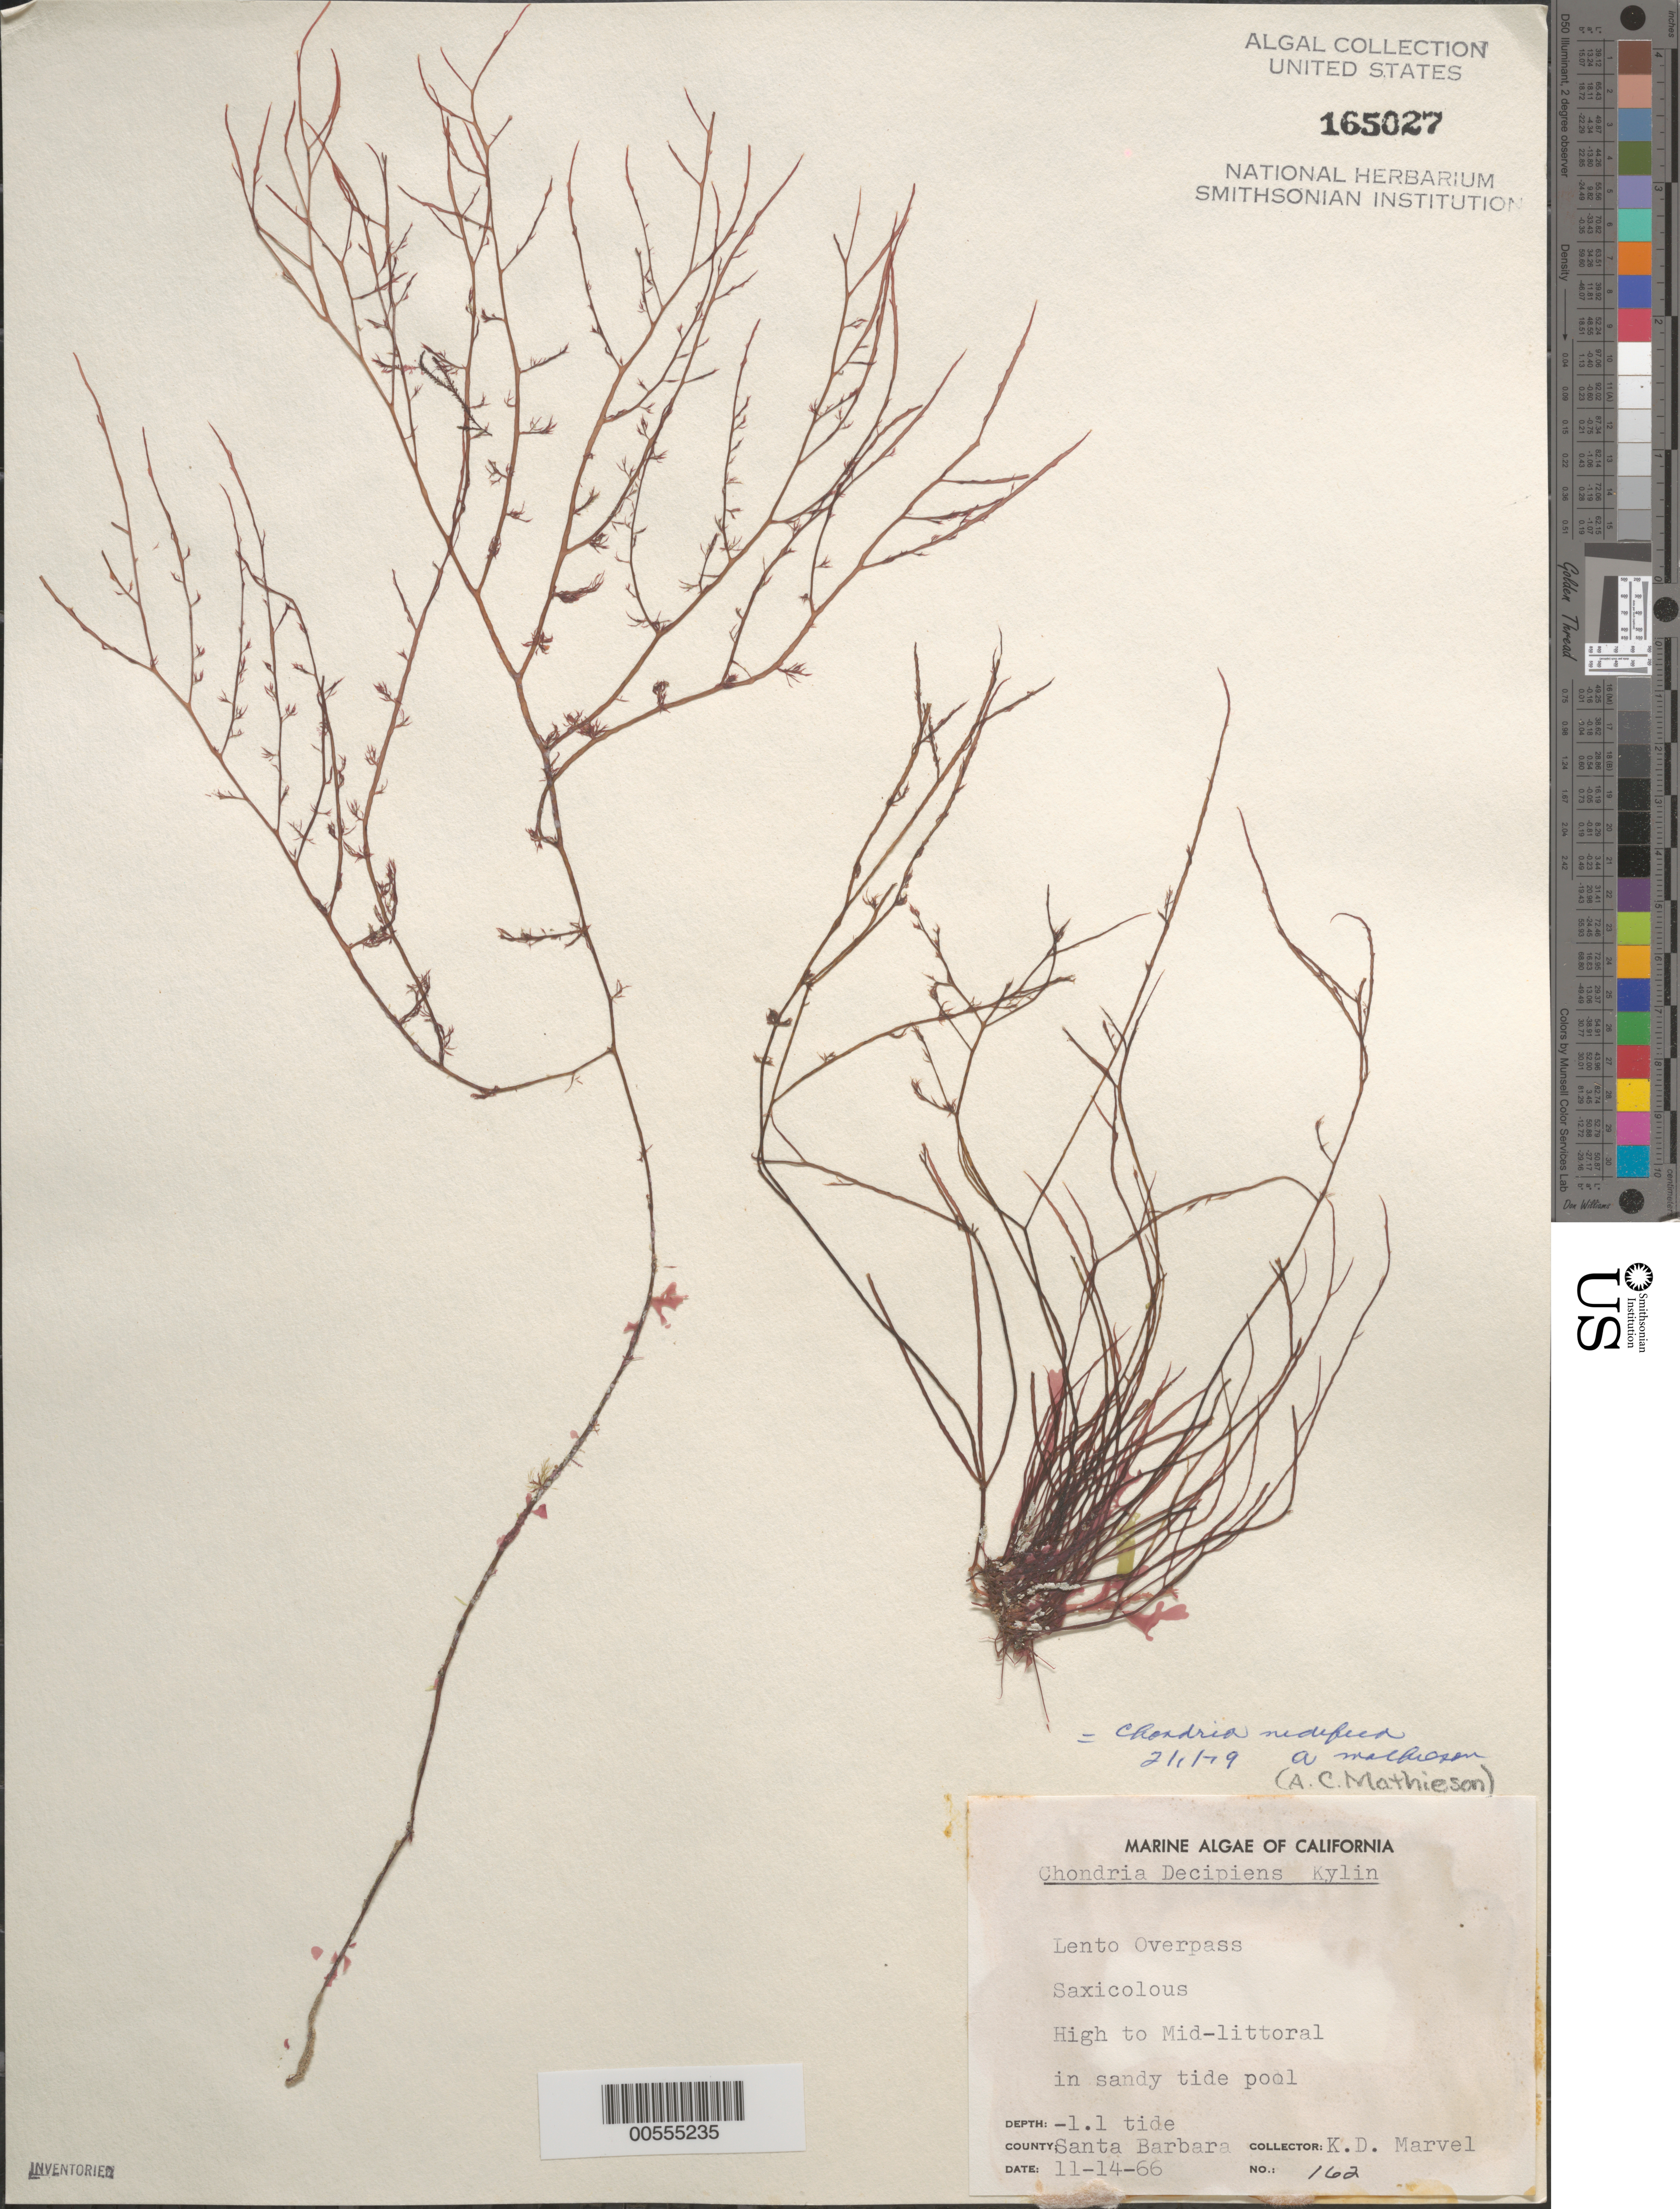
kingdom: Plantae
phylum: Rhodophyta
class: Florideophyceae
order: Ceramiales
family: Rhodomelaceae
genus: Neochondria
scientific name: Neochondria nidifica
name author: (Harvey) Sutti et al.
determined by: Algae name updating Project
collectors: K. Marvel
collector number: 162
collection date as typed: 14 Nov 1966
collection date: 1966-11-14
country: United States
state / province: California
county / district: Santa Barbara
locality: Lento Overpass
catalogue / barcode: US 165027